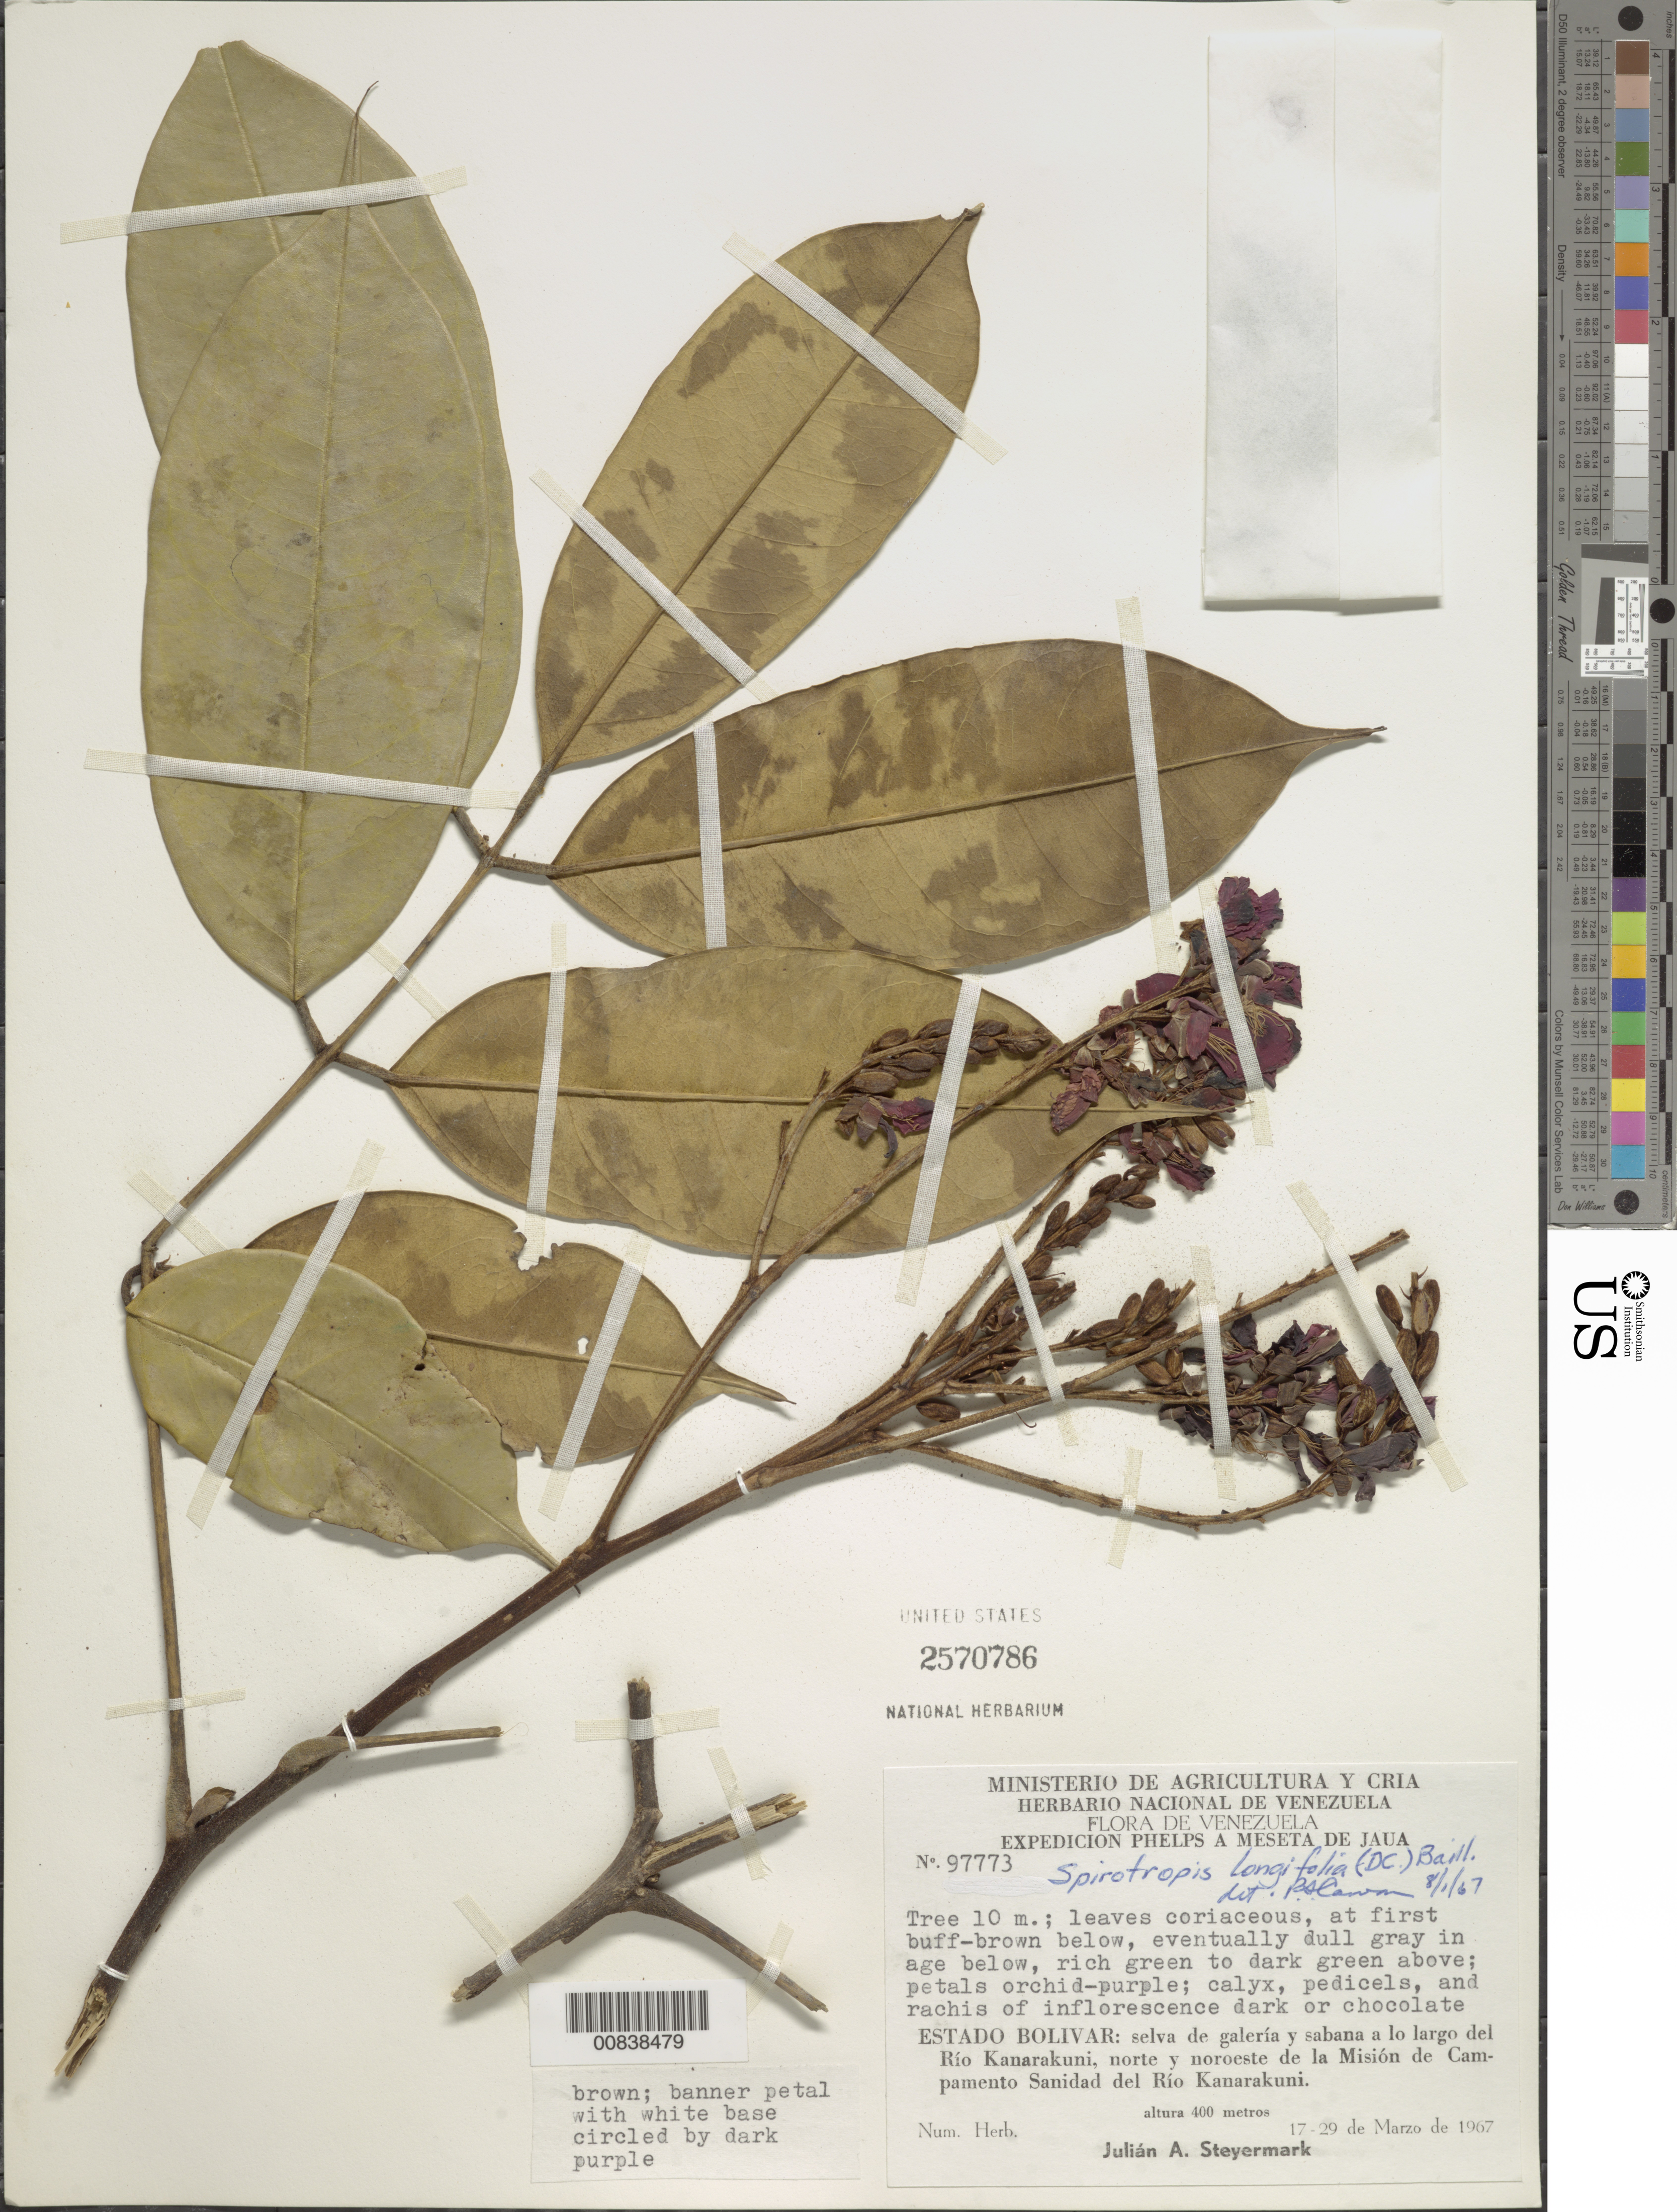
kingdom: Plantae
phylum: Tracheophyta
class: Magnoliopsida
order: Fabales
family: Fabaceae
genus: Spirotropis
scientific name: Spirotropis longifolia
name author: (DC.) Baill.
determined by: Cowan, R. S.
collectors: J. Steyermark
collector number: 97773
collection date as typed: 17-Mar-67 to 29-Mar-67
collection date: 1967-03-17/1967-03-29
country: Venezuela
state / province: Bolívar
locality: Río Kanarakuni, N and NW of Mision de Campamento Sanidad del Río Kanarakuni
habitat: Gallery forest and savanna along river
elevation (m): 400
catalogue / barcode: US 2570786